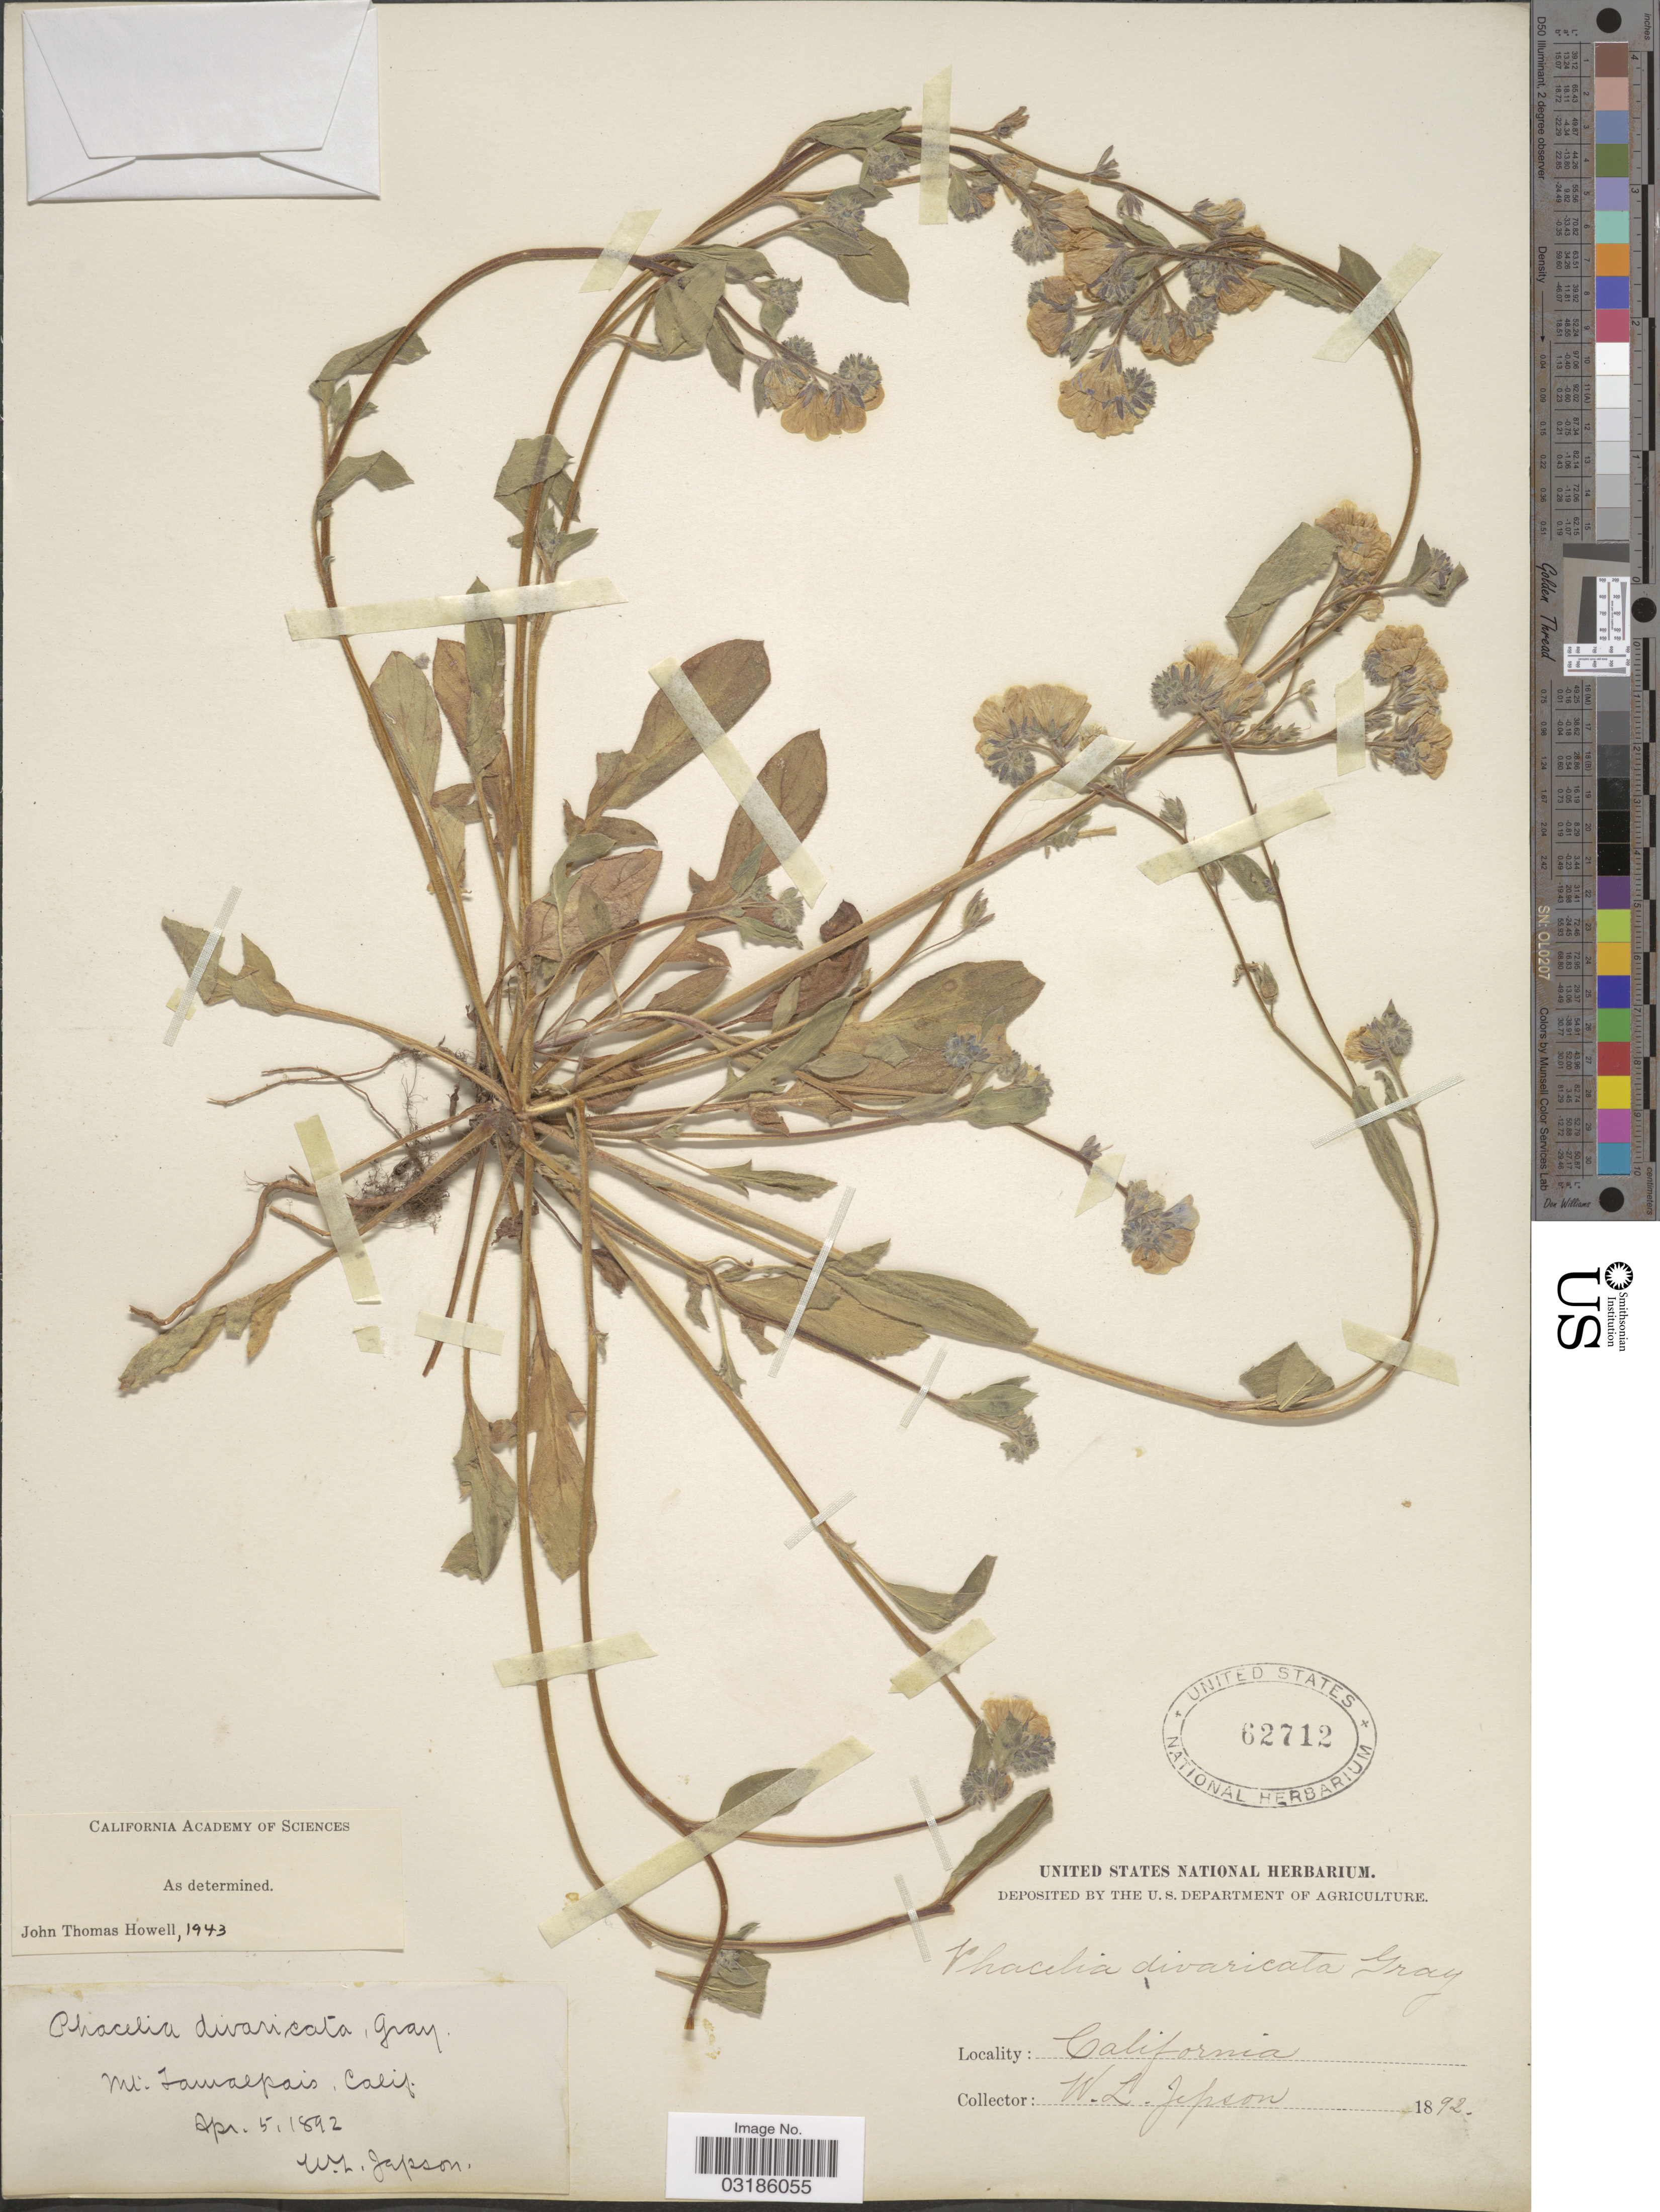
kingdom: Plantae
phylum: Tracheophyta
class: Magnoliopsida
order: Boraginales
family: Hydrophyllaceae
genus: Phacelia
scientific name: Phacelia divaricata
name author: (Benth.) A. Gray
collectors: W. L. Jepson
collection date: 1892-04-05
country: United States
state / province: California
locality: Mt. Tamalpais.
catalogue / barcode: US 62712